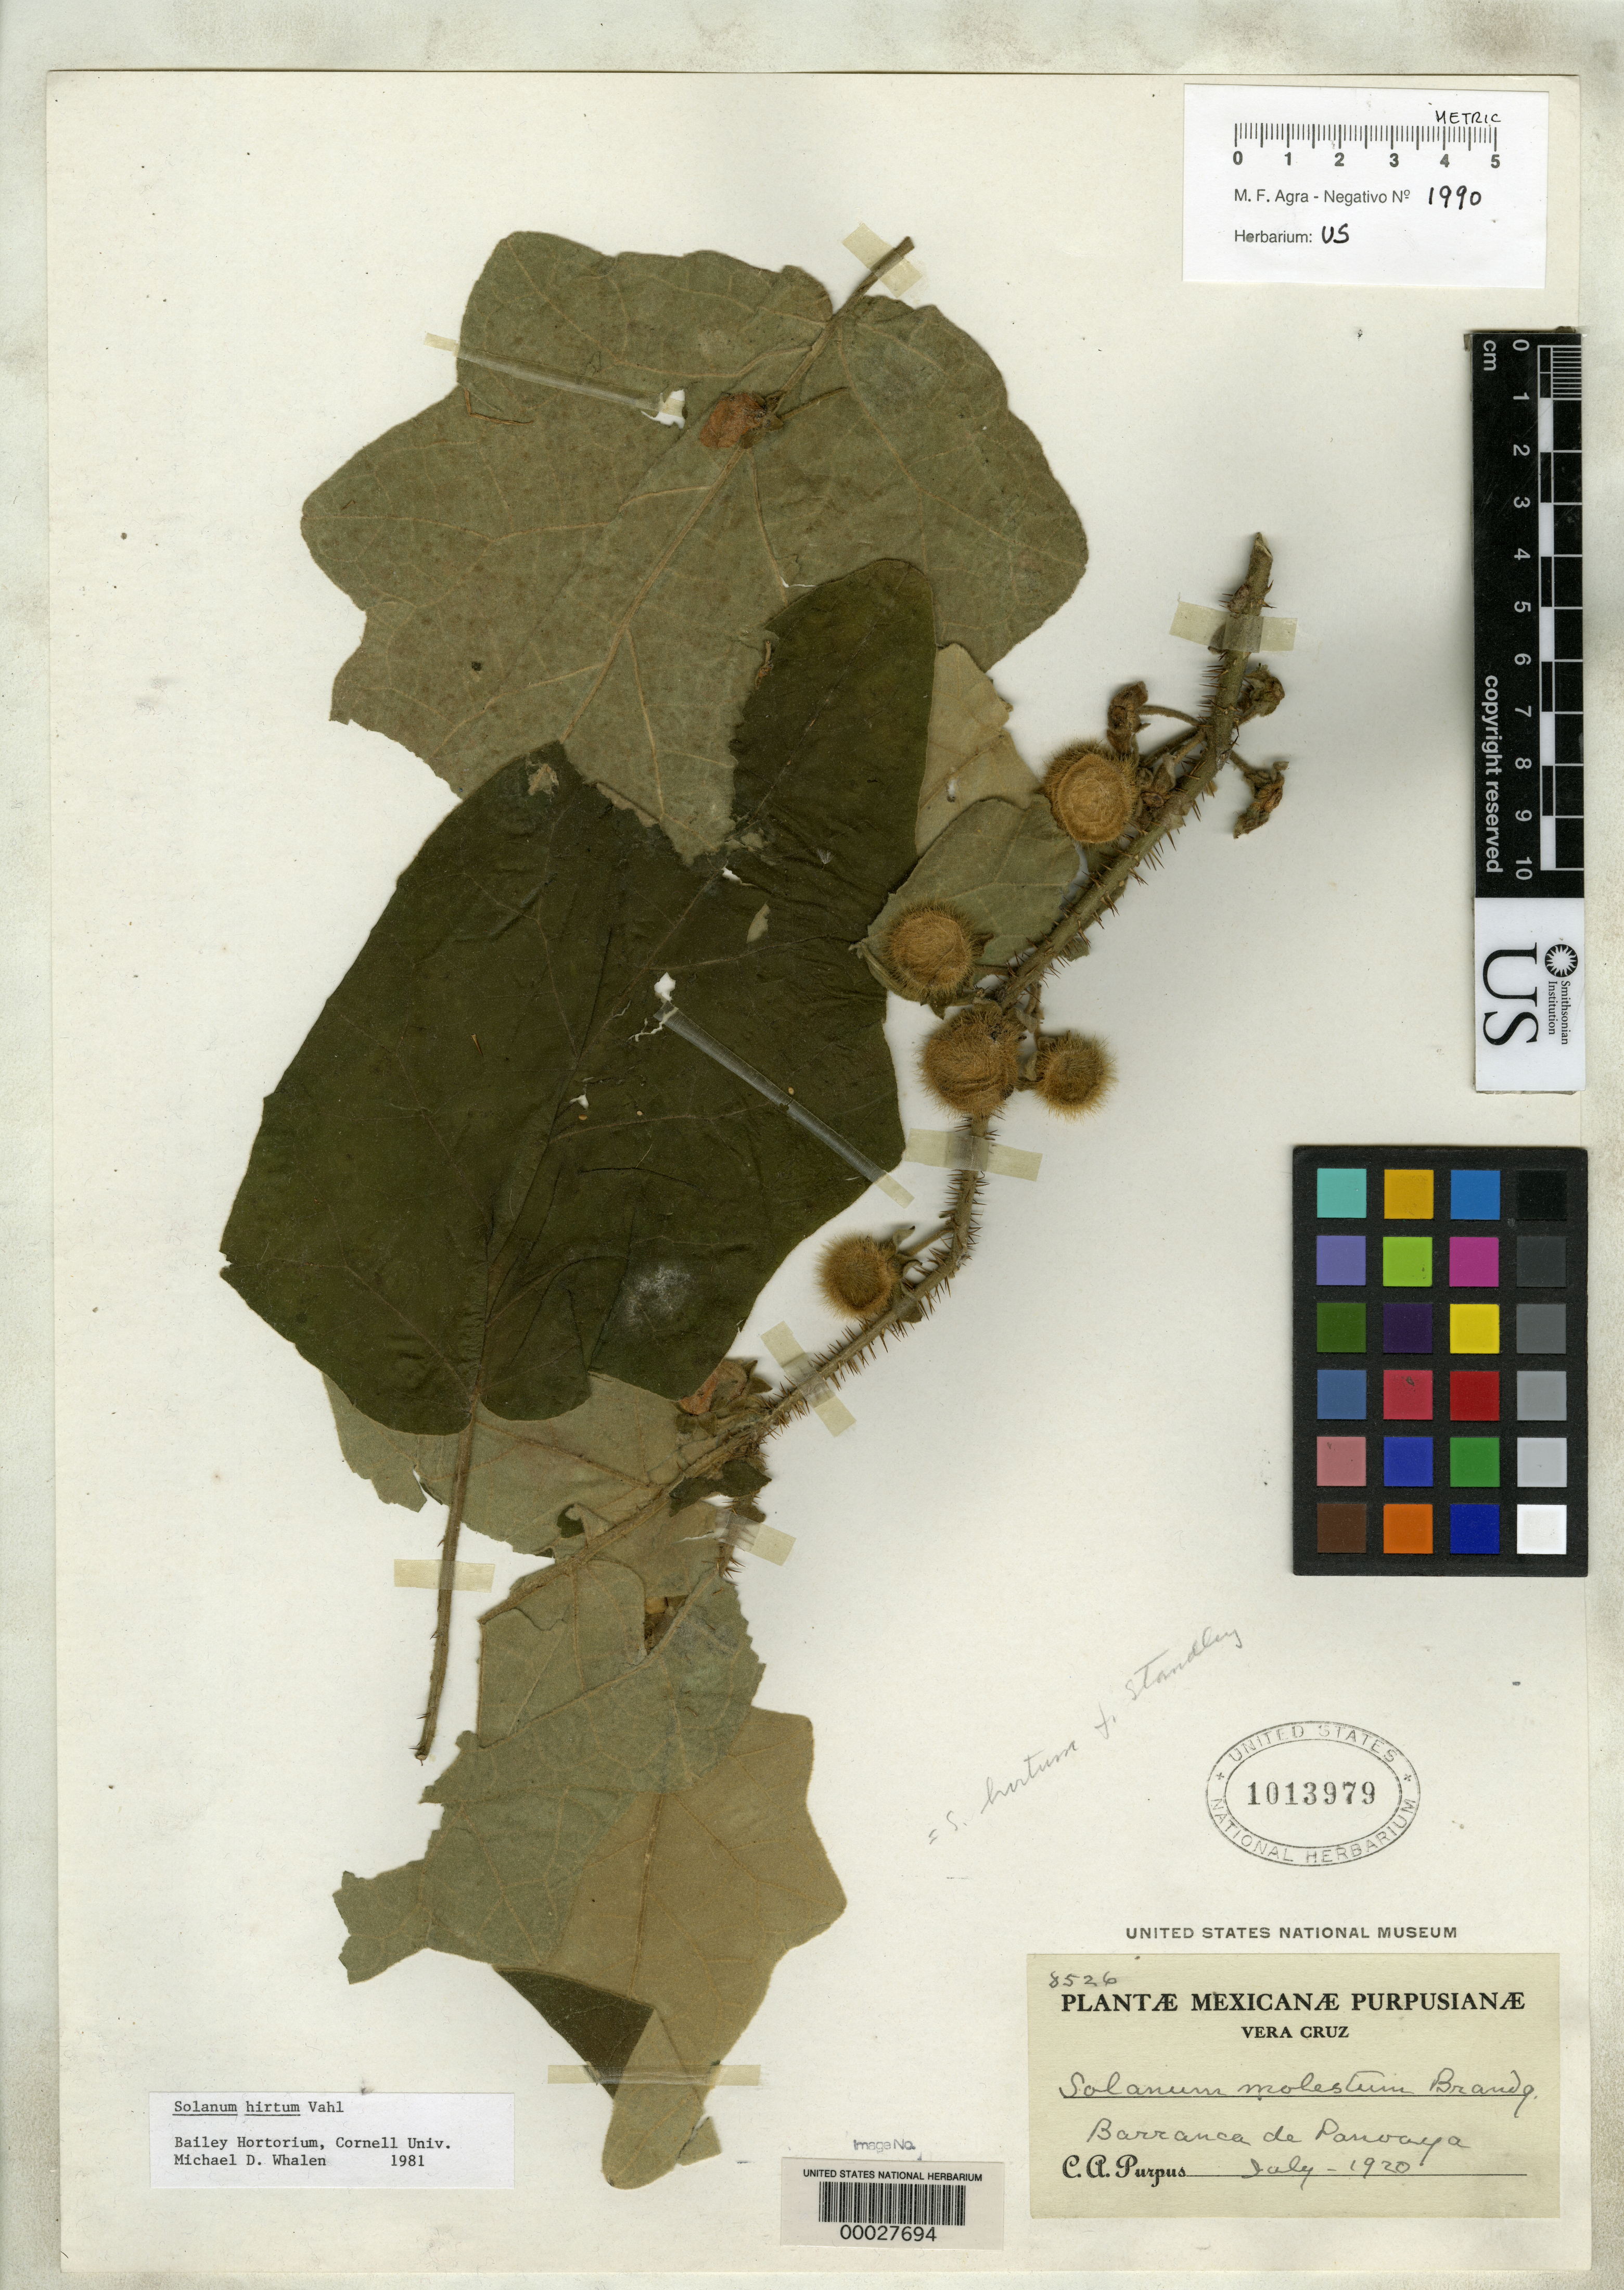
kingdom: Plantae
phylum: Tracheophyta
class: Magnoliopsida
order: Solanales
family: Solanaceae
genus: Solanum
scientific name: Solanum molestum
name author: Brandegee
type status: Isotype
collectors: C. A. Purpus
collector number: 8526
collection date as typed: Jul 1920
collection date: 1920-07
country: Mexico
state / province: Veracruz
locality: Barranca de Panoaya.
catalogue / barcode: US 1013979